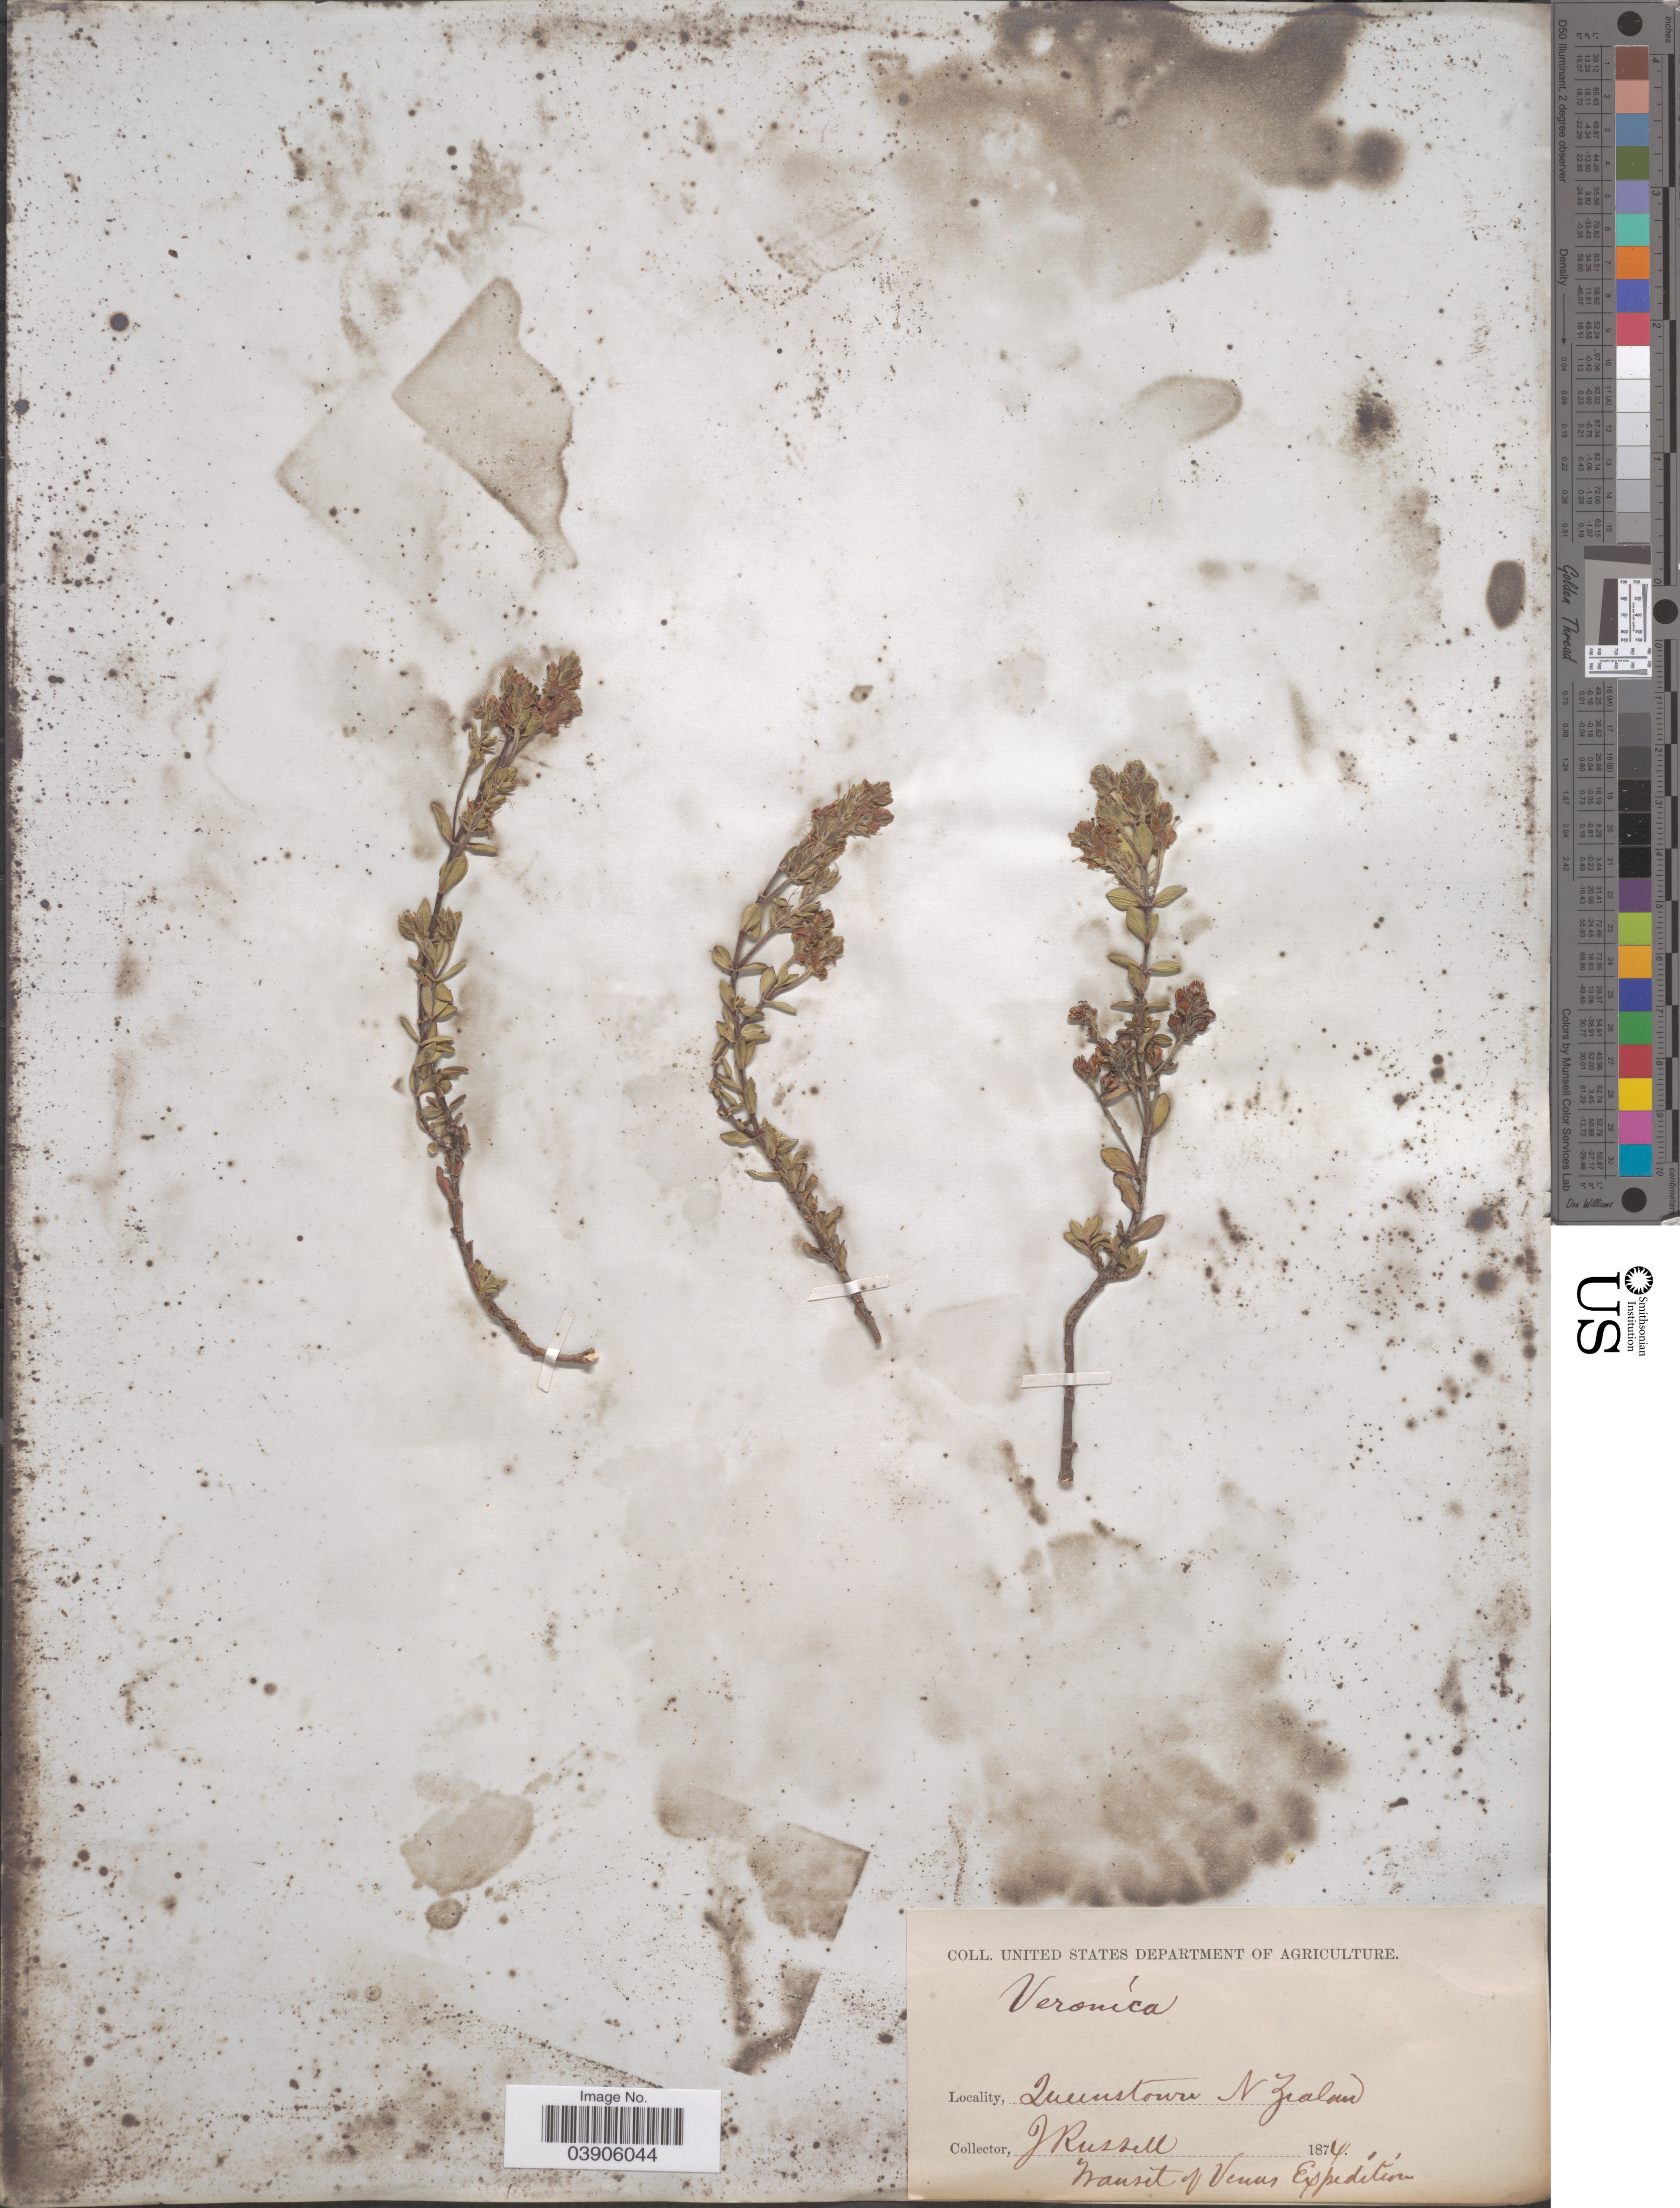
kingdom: Plantae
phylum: Tracheophyta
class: Magnoliopsida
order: Lamiales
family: Plantaginaceae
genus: Hebe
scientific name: Hebe sp.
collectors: J. Russell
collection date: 1874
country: New Zealand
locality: Queenstown.